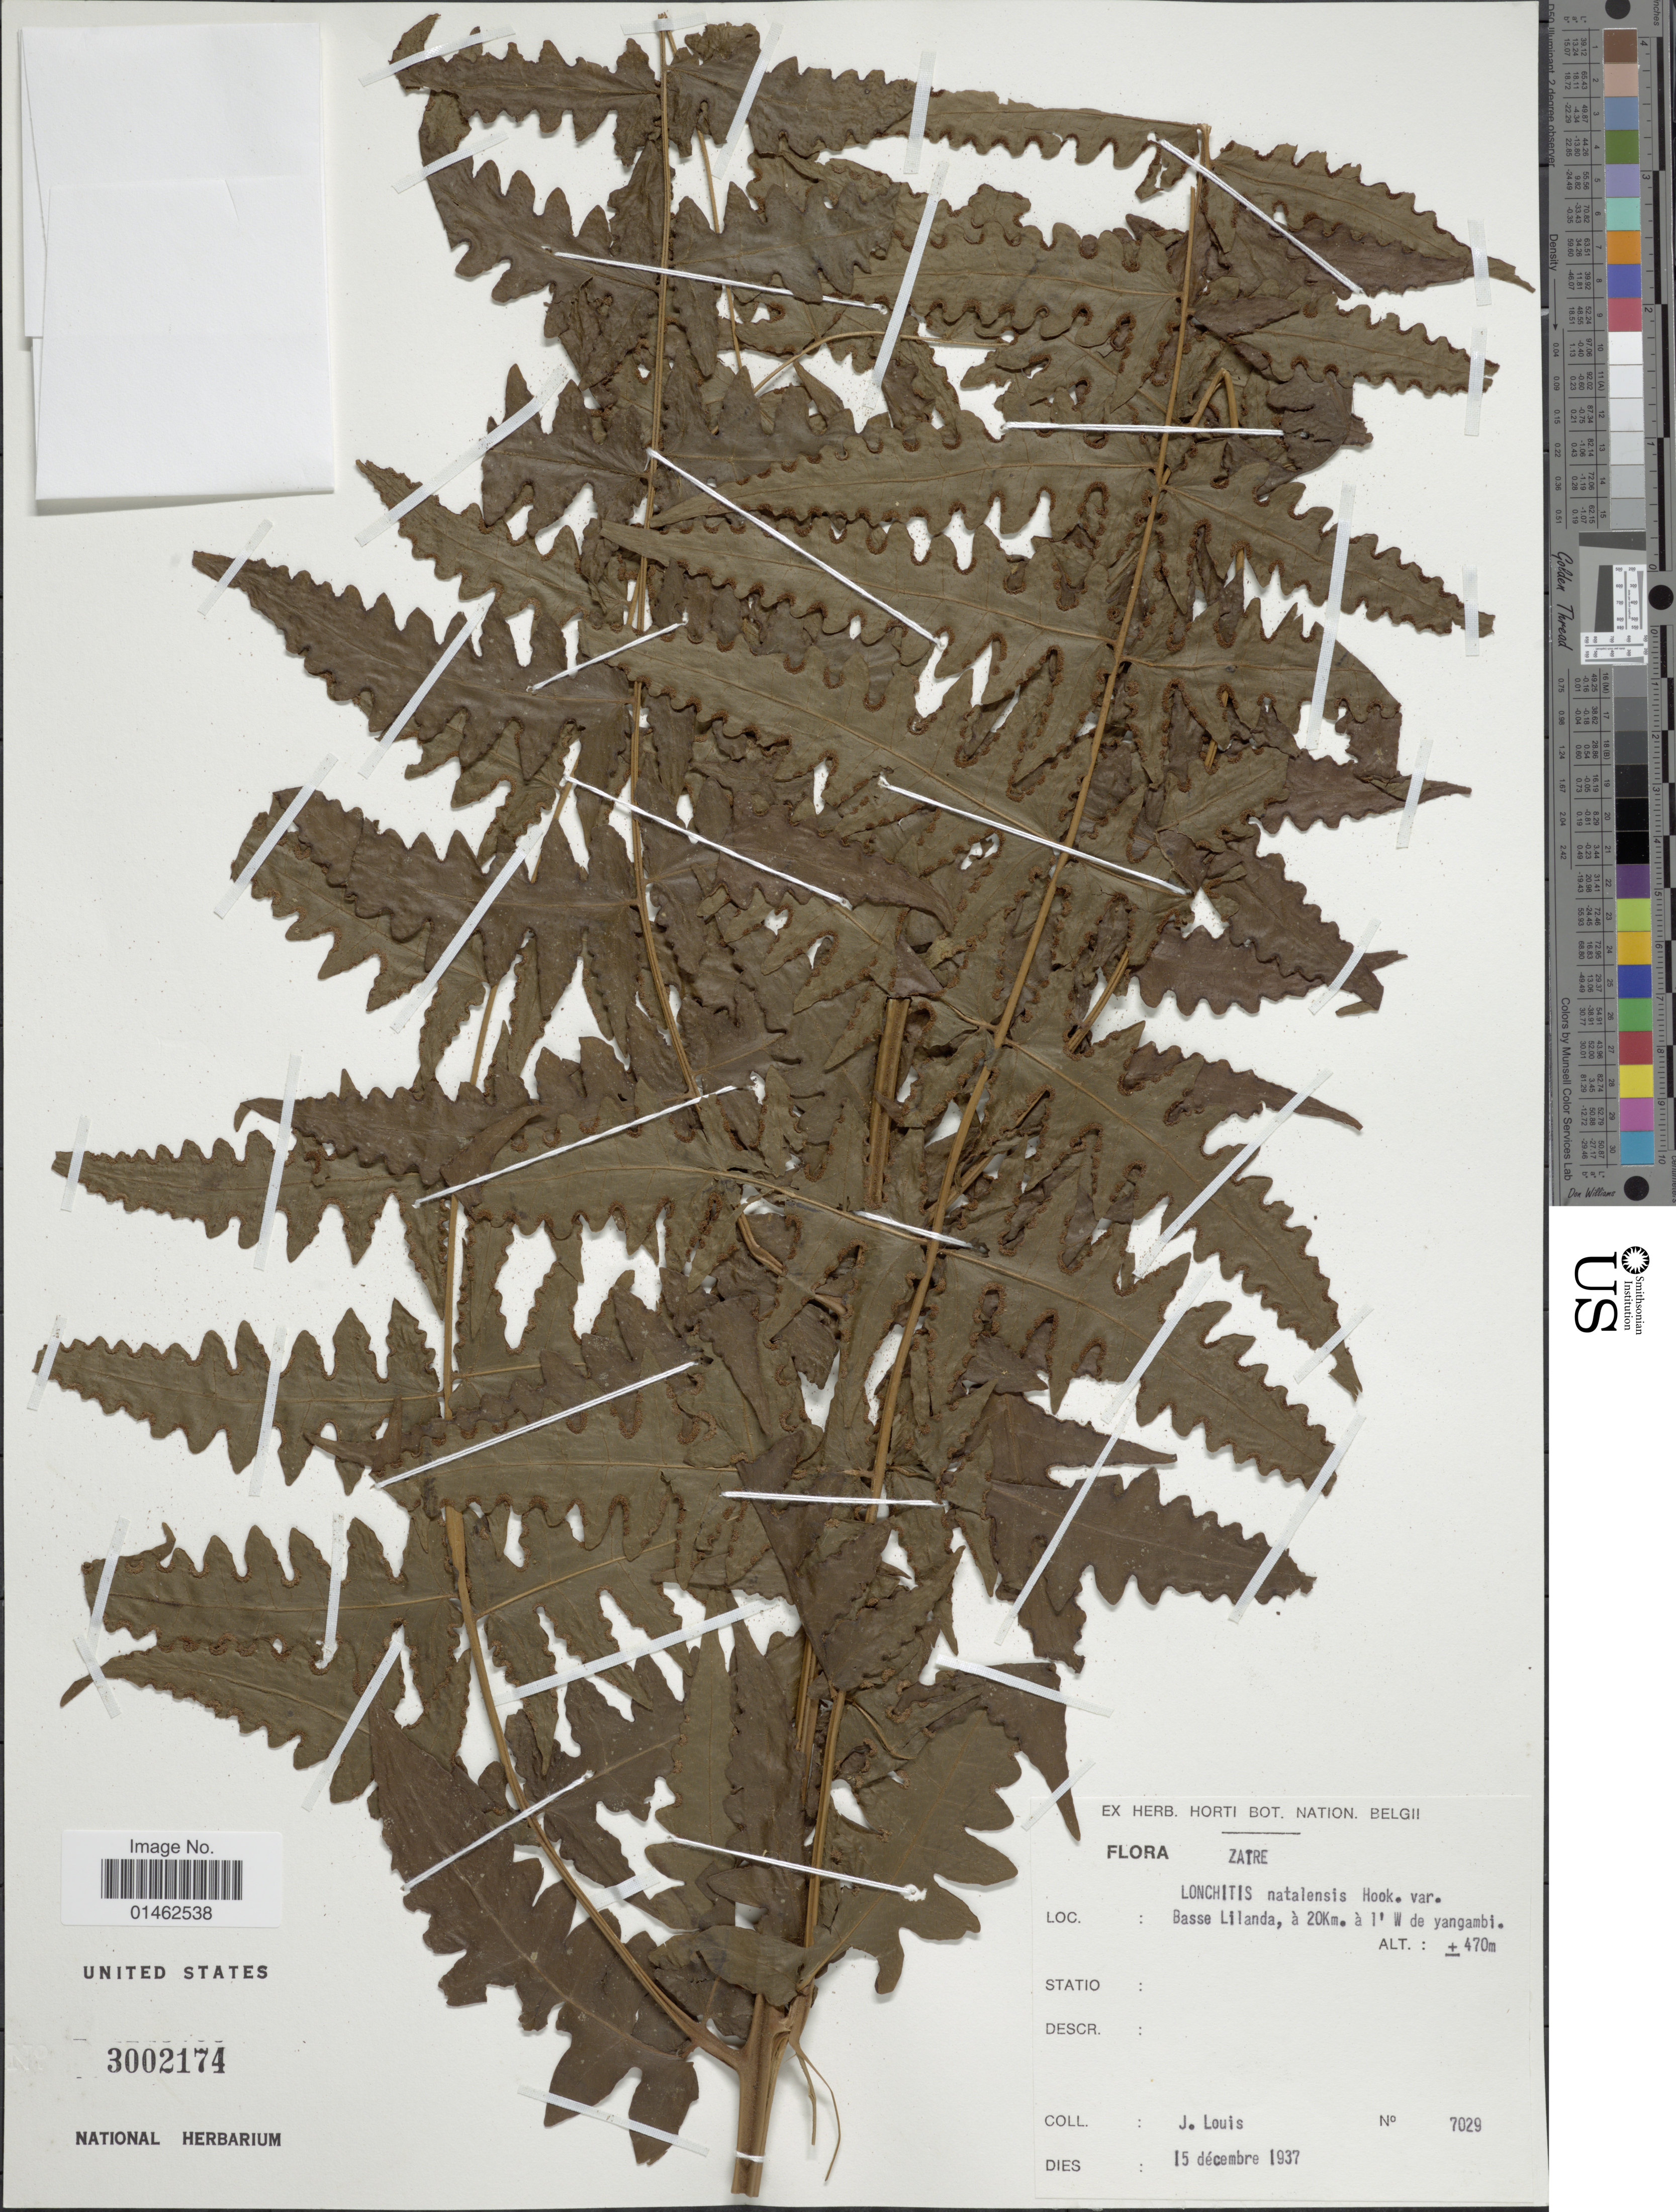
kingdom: Plantae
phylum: Tracheophyta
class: Polypodiopsida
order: Polypodiales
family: Dennstaedtiaceae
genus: Blotiella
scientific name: Blotiella natalensis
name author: (Hook.) R.M. Tryon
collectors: J. Louis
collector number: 7029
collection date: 1937-12-15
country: Angola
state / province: Zaire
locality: Basse Lilanda, à 20km. à l'W de Yangambi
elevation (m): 470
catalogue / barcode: US 3002174